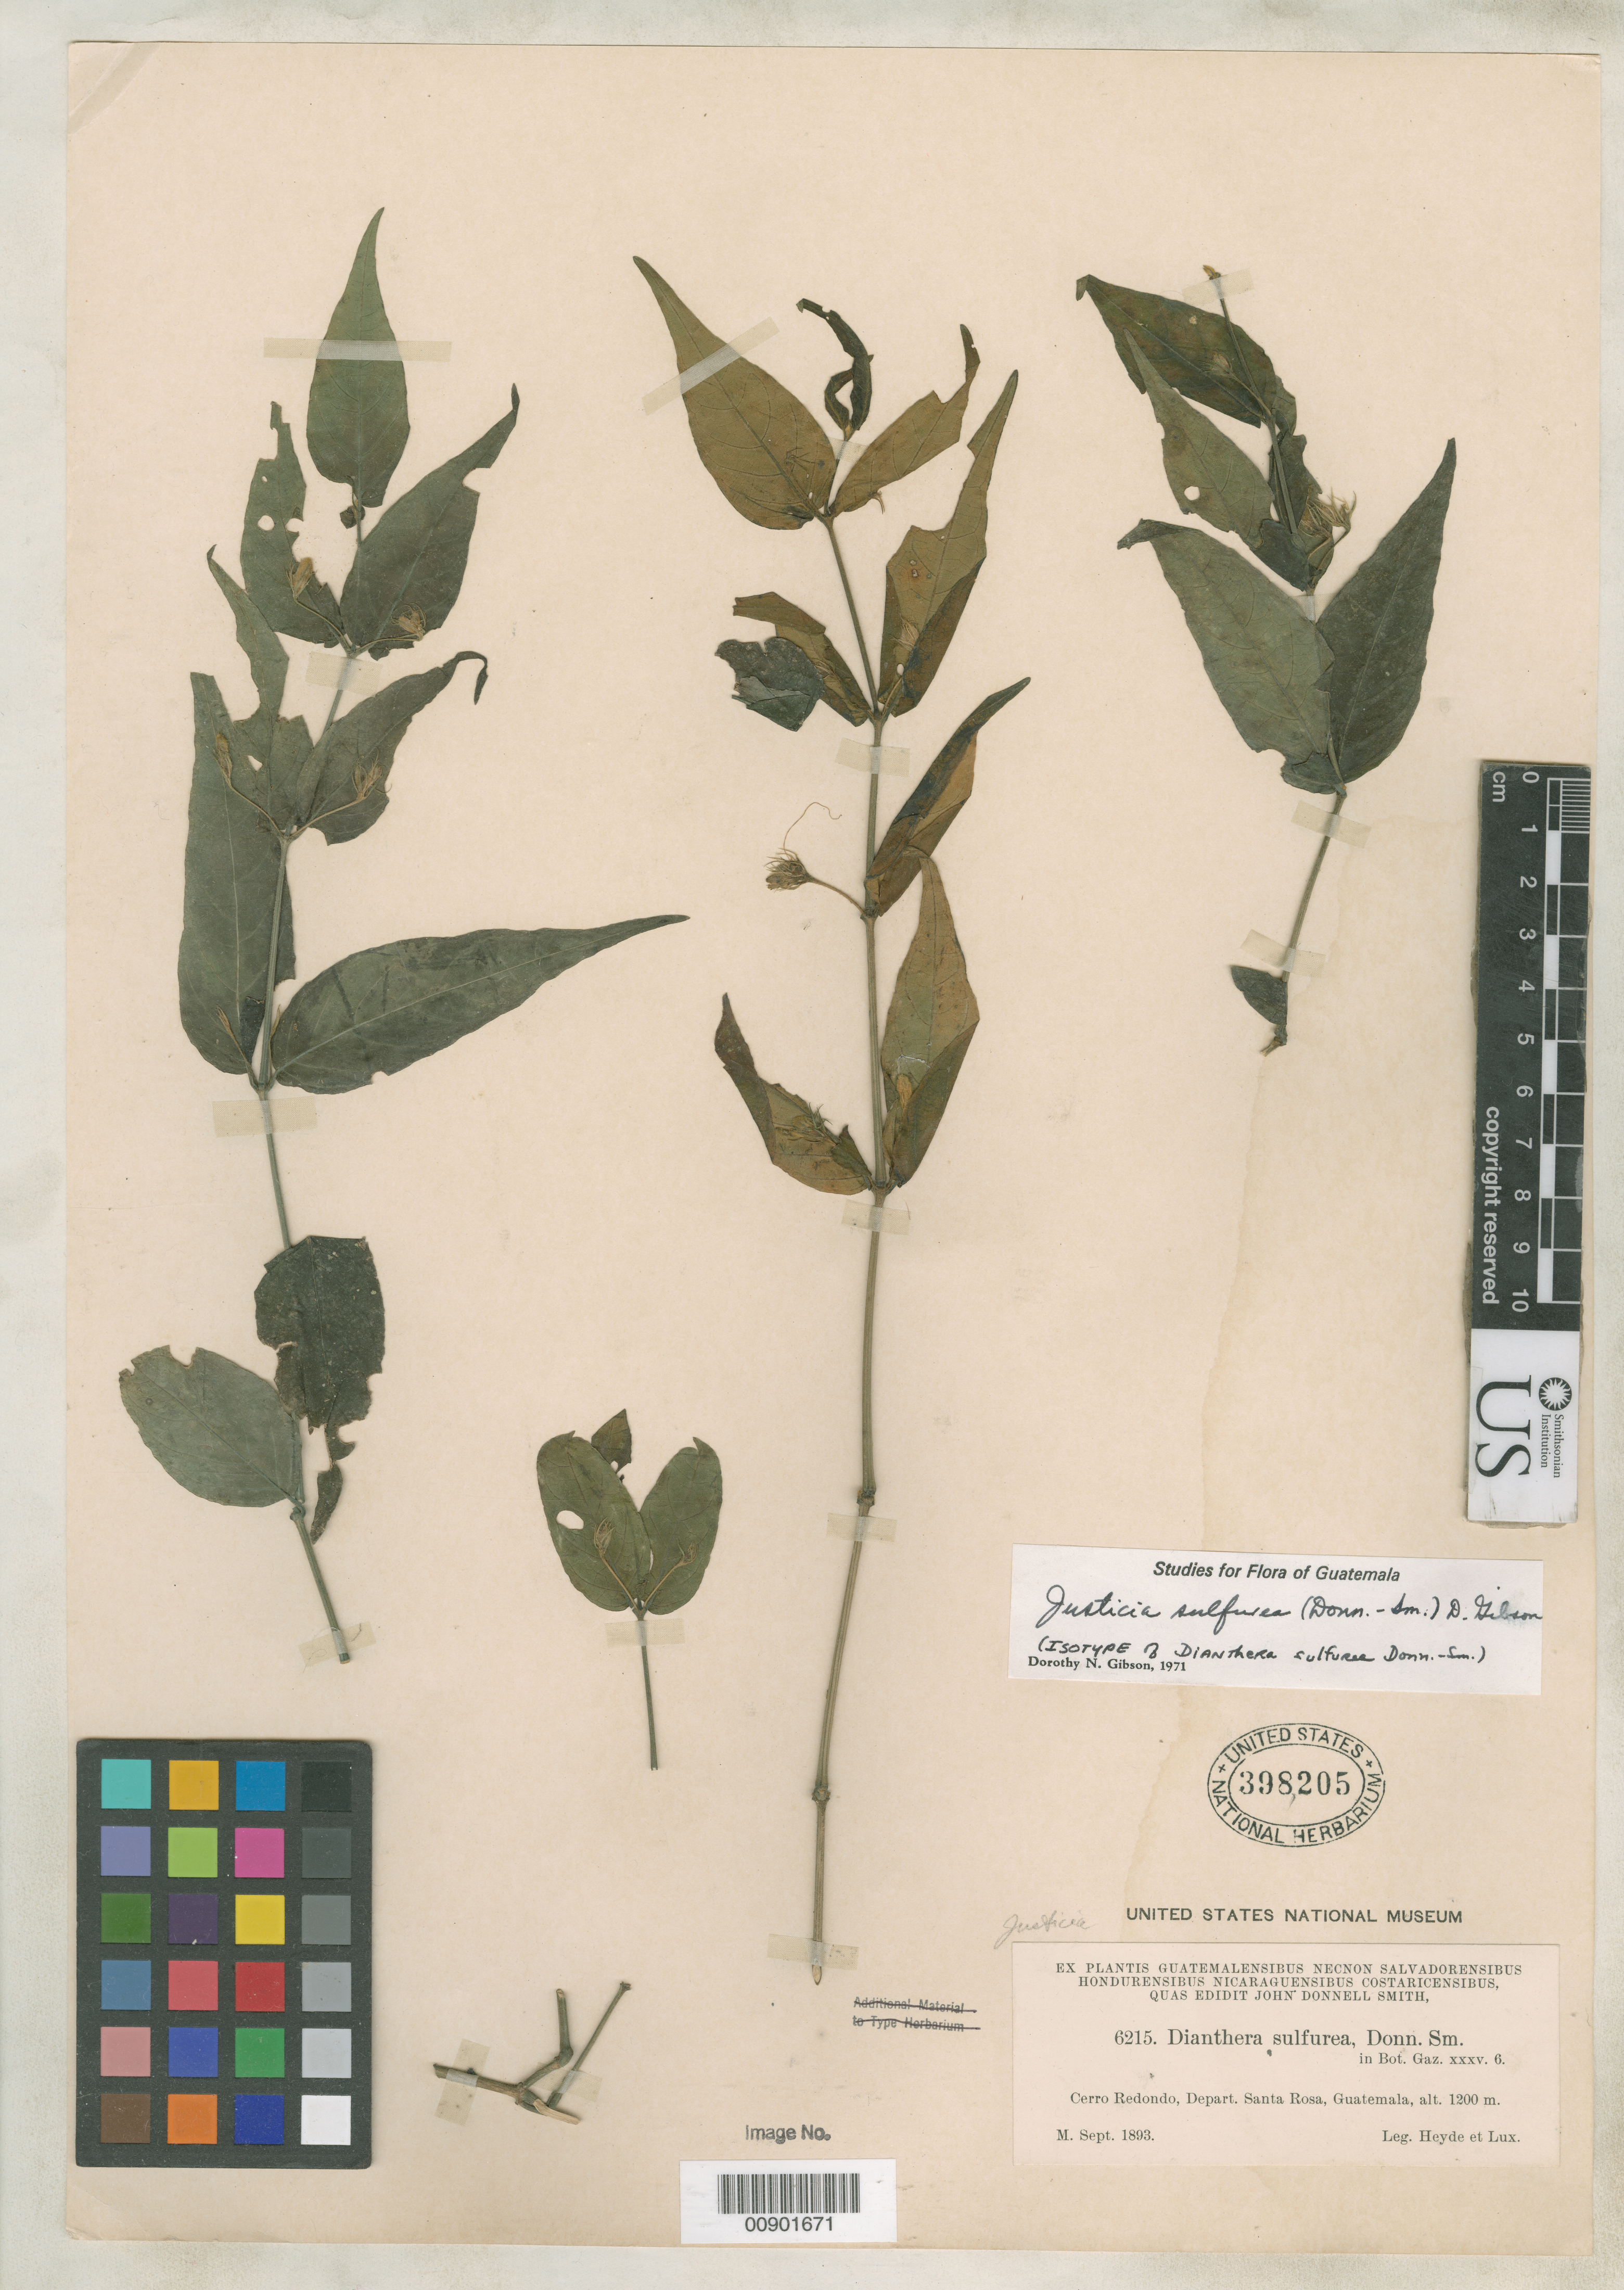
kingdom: Plantae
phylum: Tracheophyta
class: Magnoliopsida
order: Lamiales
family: Acanthaceae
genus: Dianthera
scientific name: Dianthera sulfurea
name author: Donn. Sm.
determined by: Gibson, D. N.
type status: Isolectotype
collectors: E. T. Heyde & E. Lux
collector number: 6215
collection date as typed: Sep 1893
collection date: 1893-09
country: Guatemala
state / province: Santa Rosa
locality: Cerro Redondo, Depart. Santa Rosa, Guatemala.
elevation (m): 1200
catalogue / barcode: US 398205